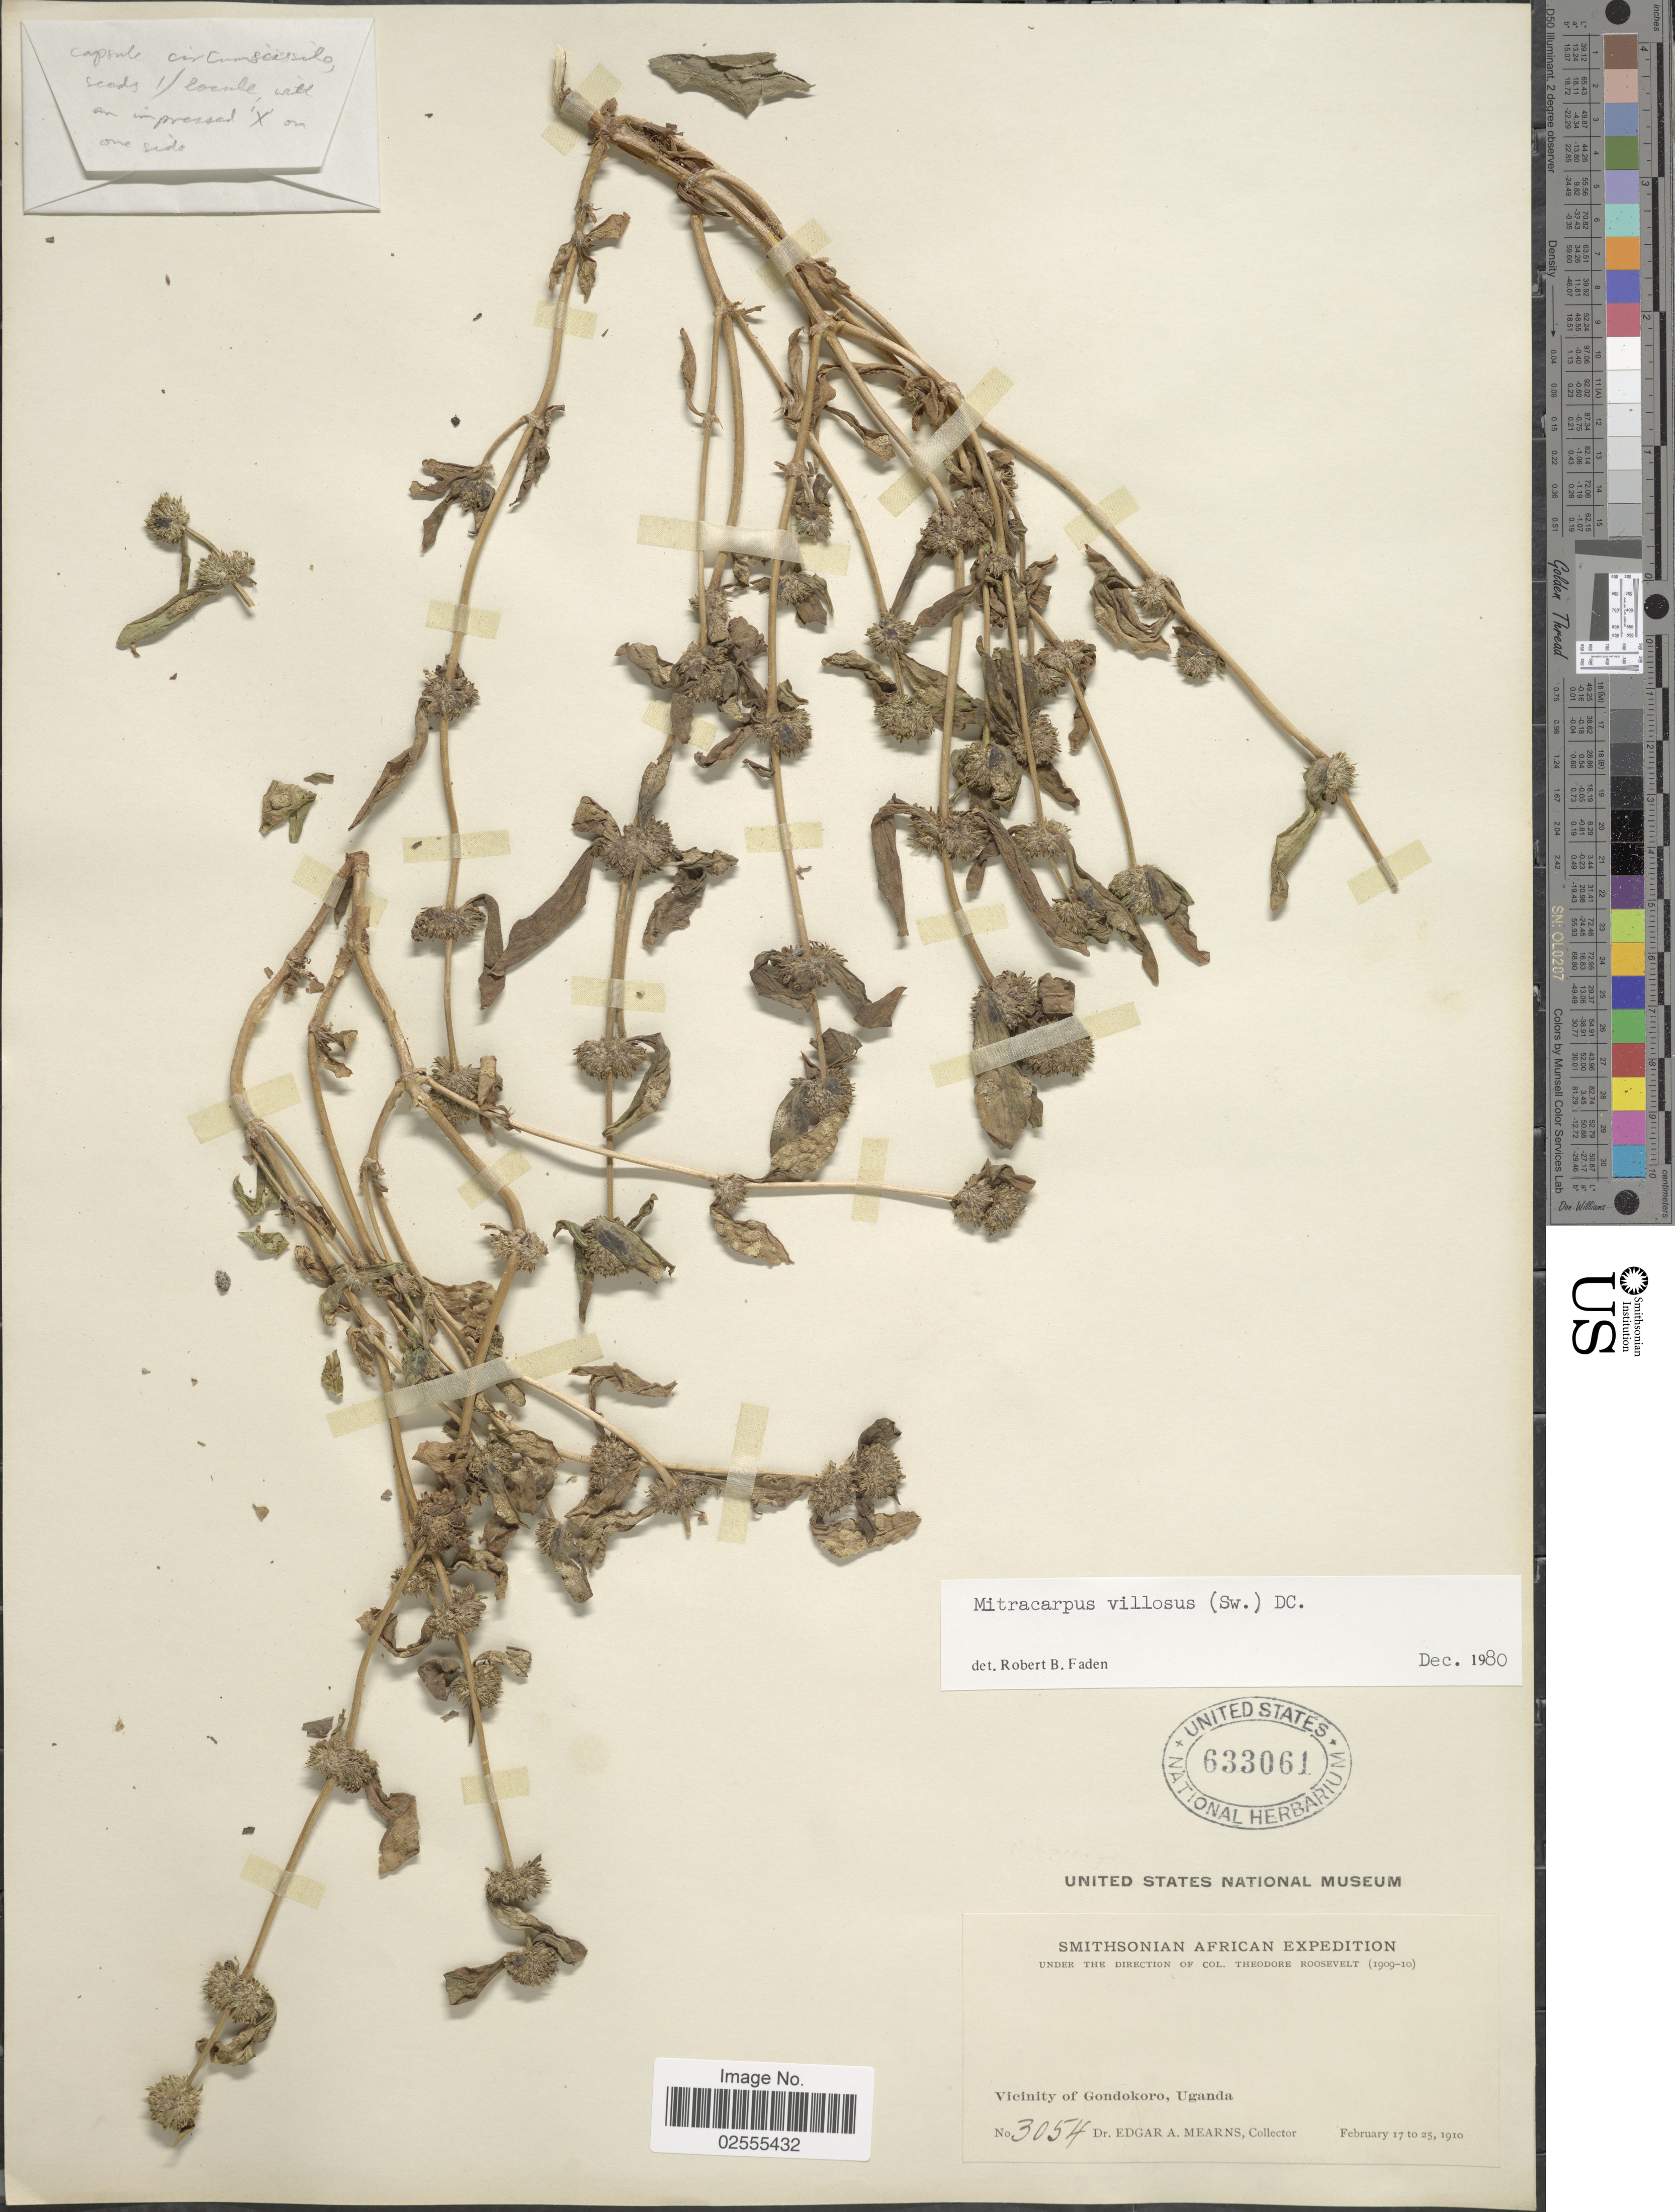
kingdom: Plantae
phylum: Tracheophyta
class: Magnoliopsida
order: Gentianales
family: Rubiaceae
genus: Mitracarpus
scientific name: Mitracarpus villosus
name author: (Sw.) DC.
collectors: E. A. Mearns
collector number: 3054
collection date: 1910-02-17/1910-02-25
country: Uganda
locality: Vicinity of Gondokoro.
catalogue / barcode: US 633061